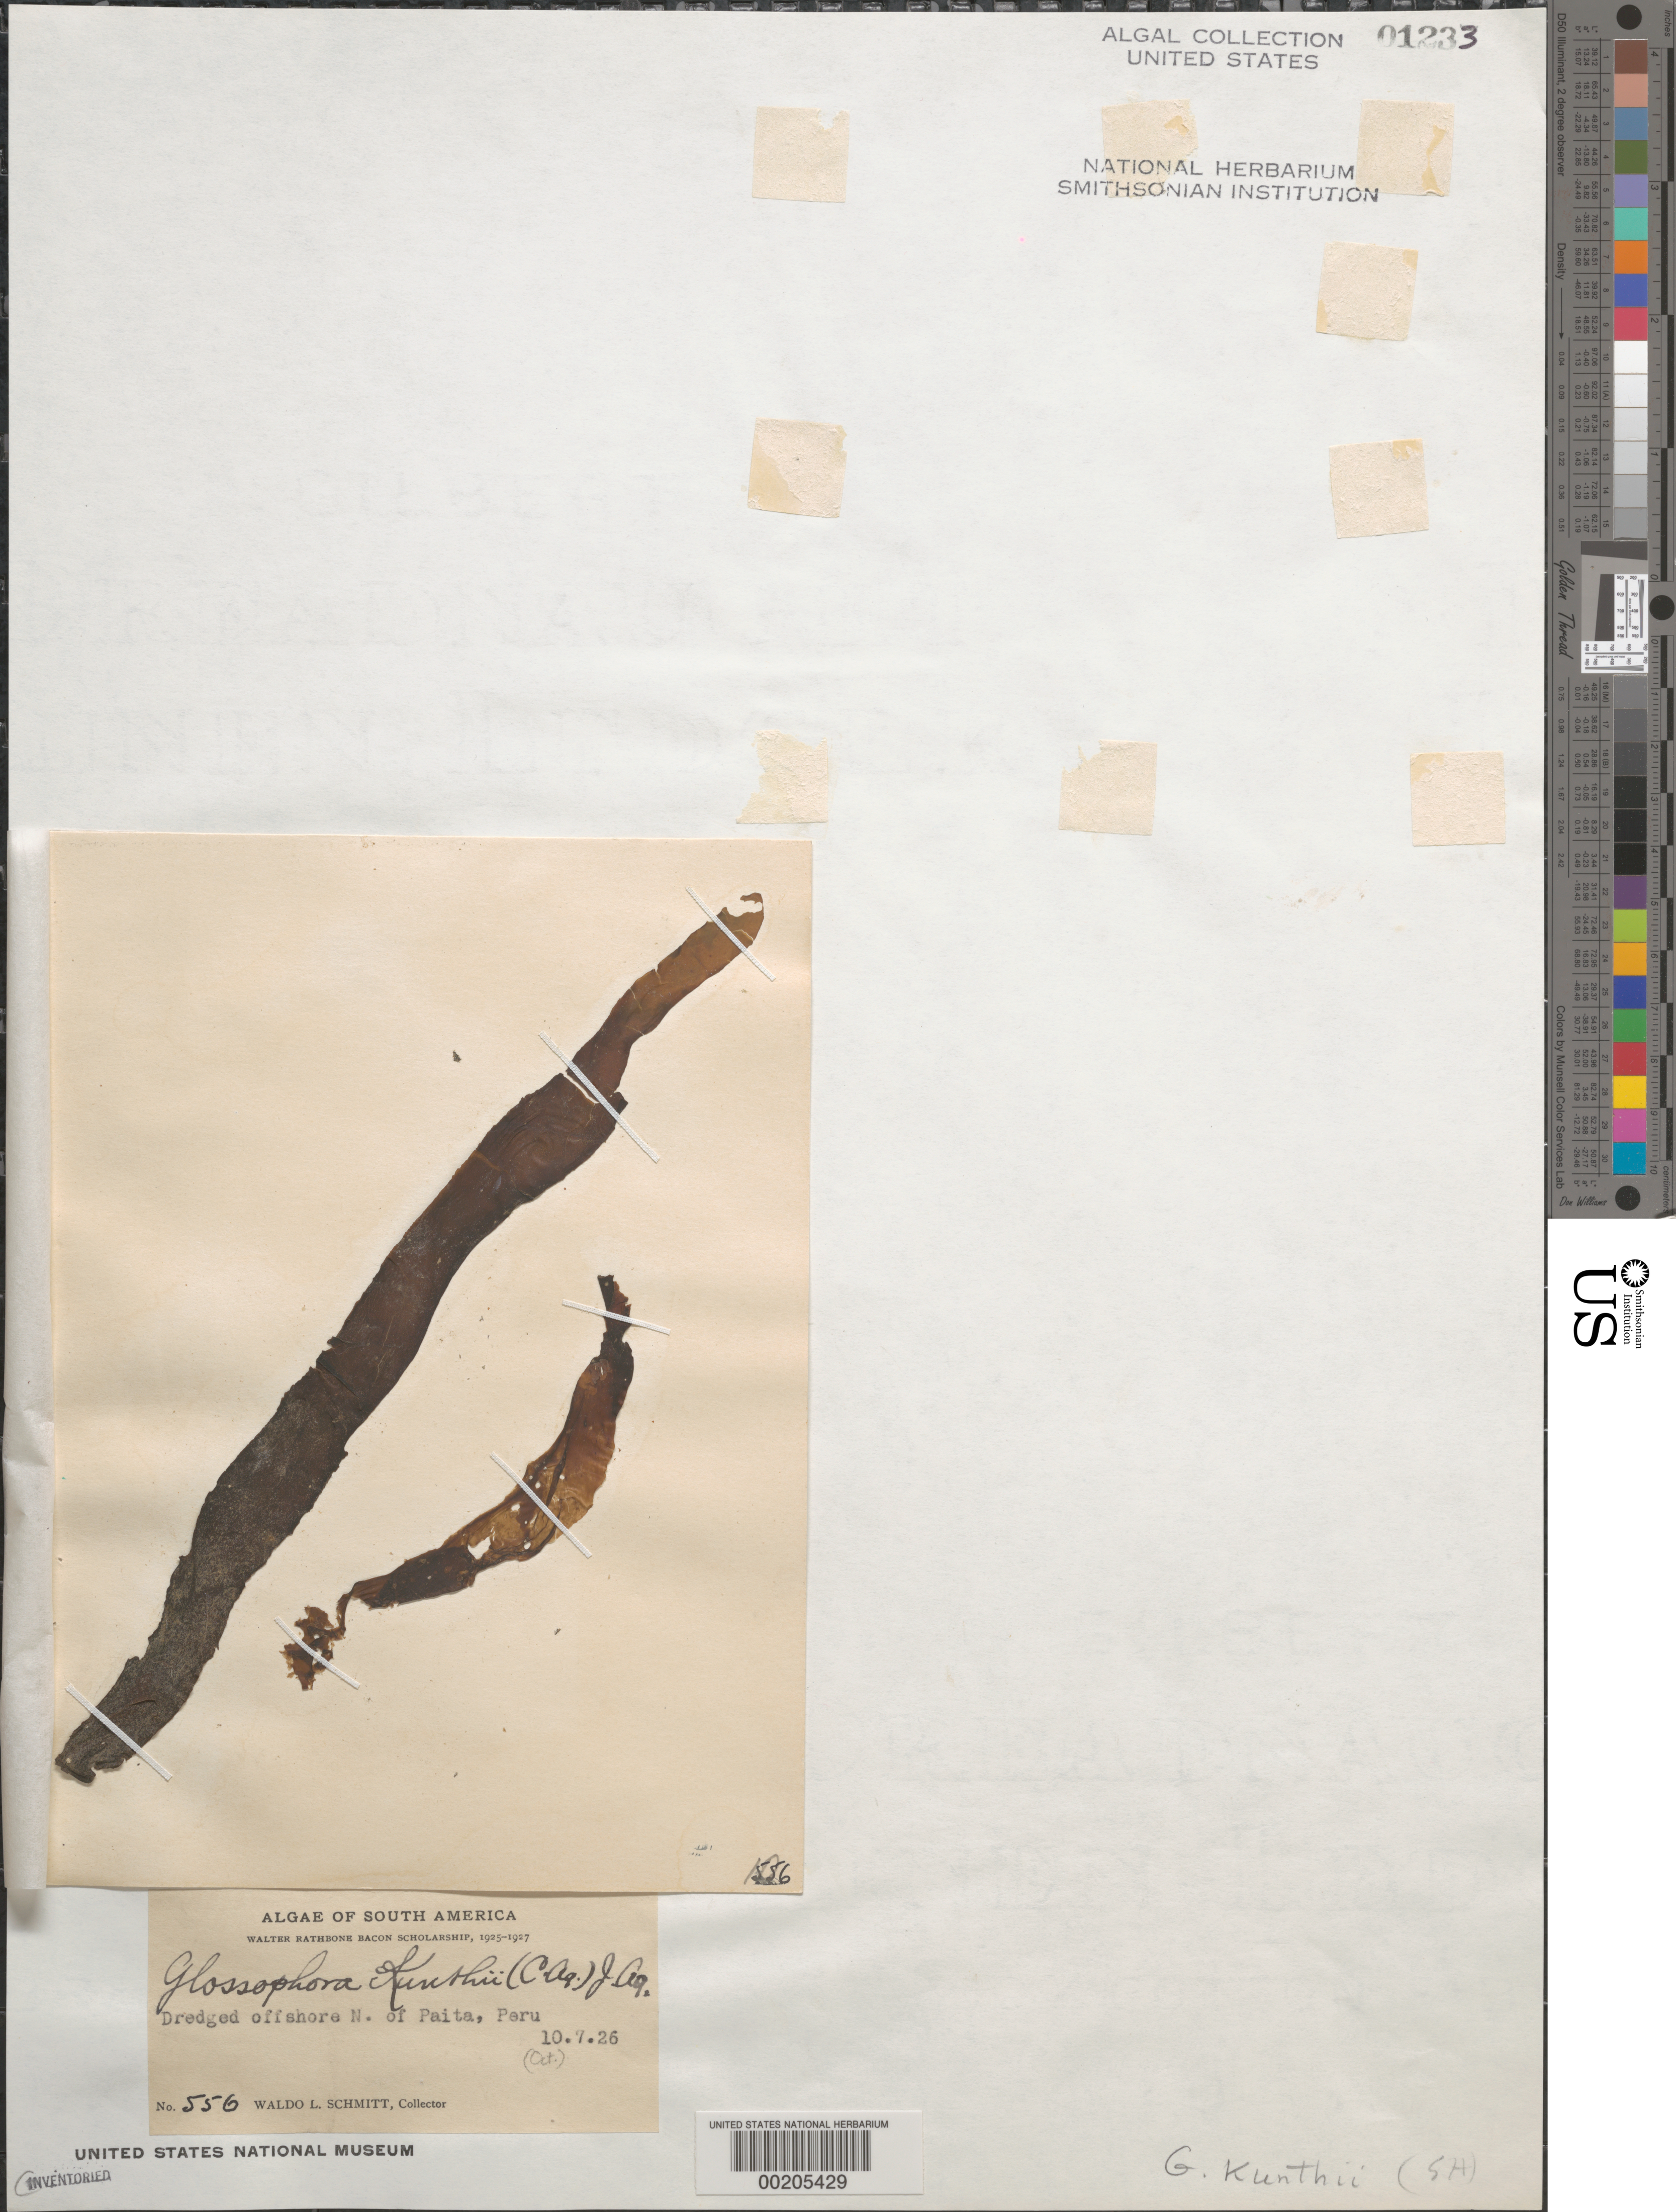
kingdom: Chromista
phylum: Ochrophyta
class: Phaeophyceae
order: Dictyotales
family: Dictyotaceae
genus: Dictyota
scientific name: Dictyota kunthii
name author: (C. Agardh) Grev.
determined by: Algae name updating Project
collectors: W. L. Schmitt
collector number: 556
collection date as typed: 07 Oct 1926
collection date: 1926-10-07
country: Peru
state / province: Piura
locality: North of Paita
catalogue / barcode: US 1233